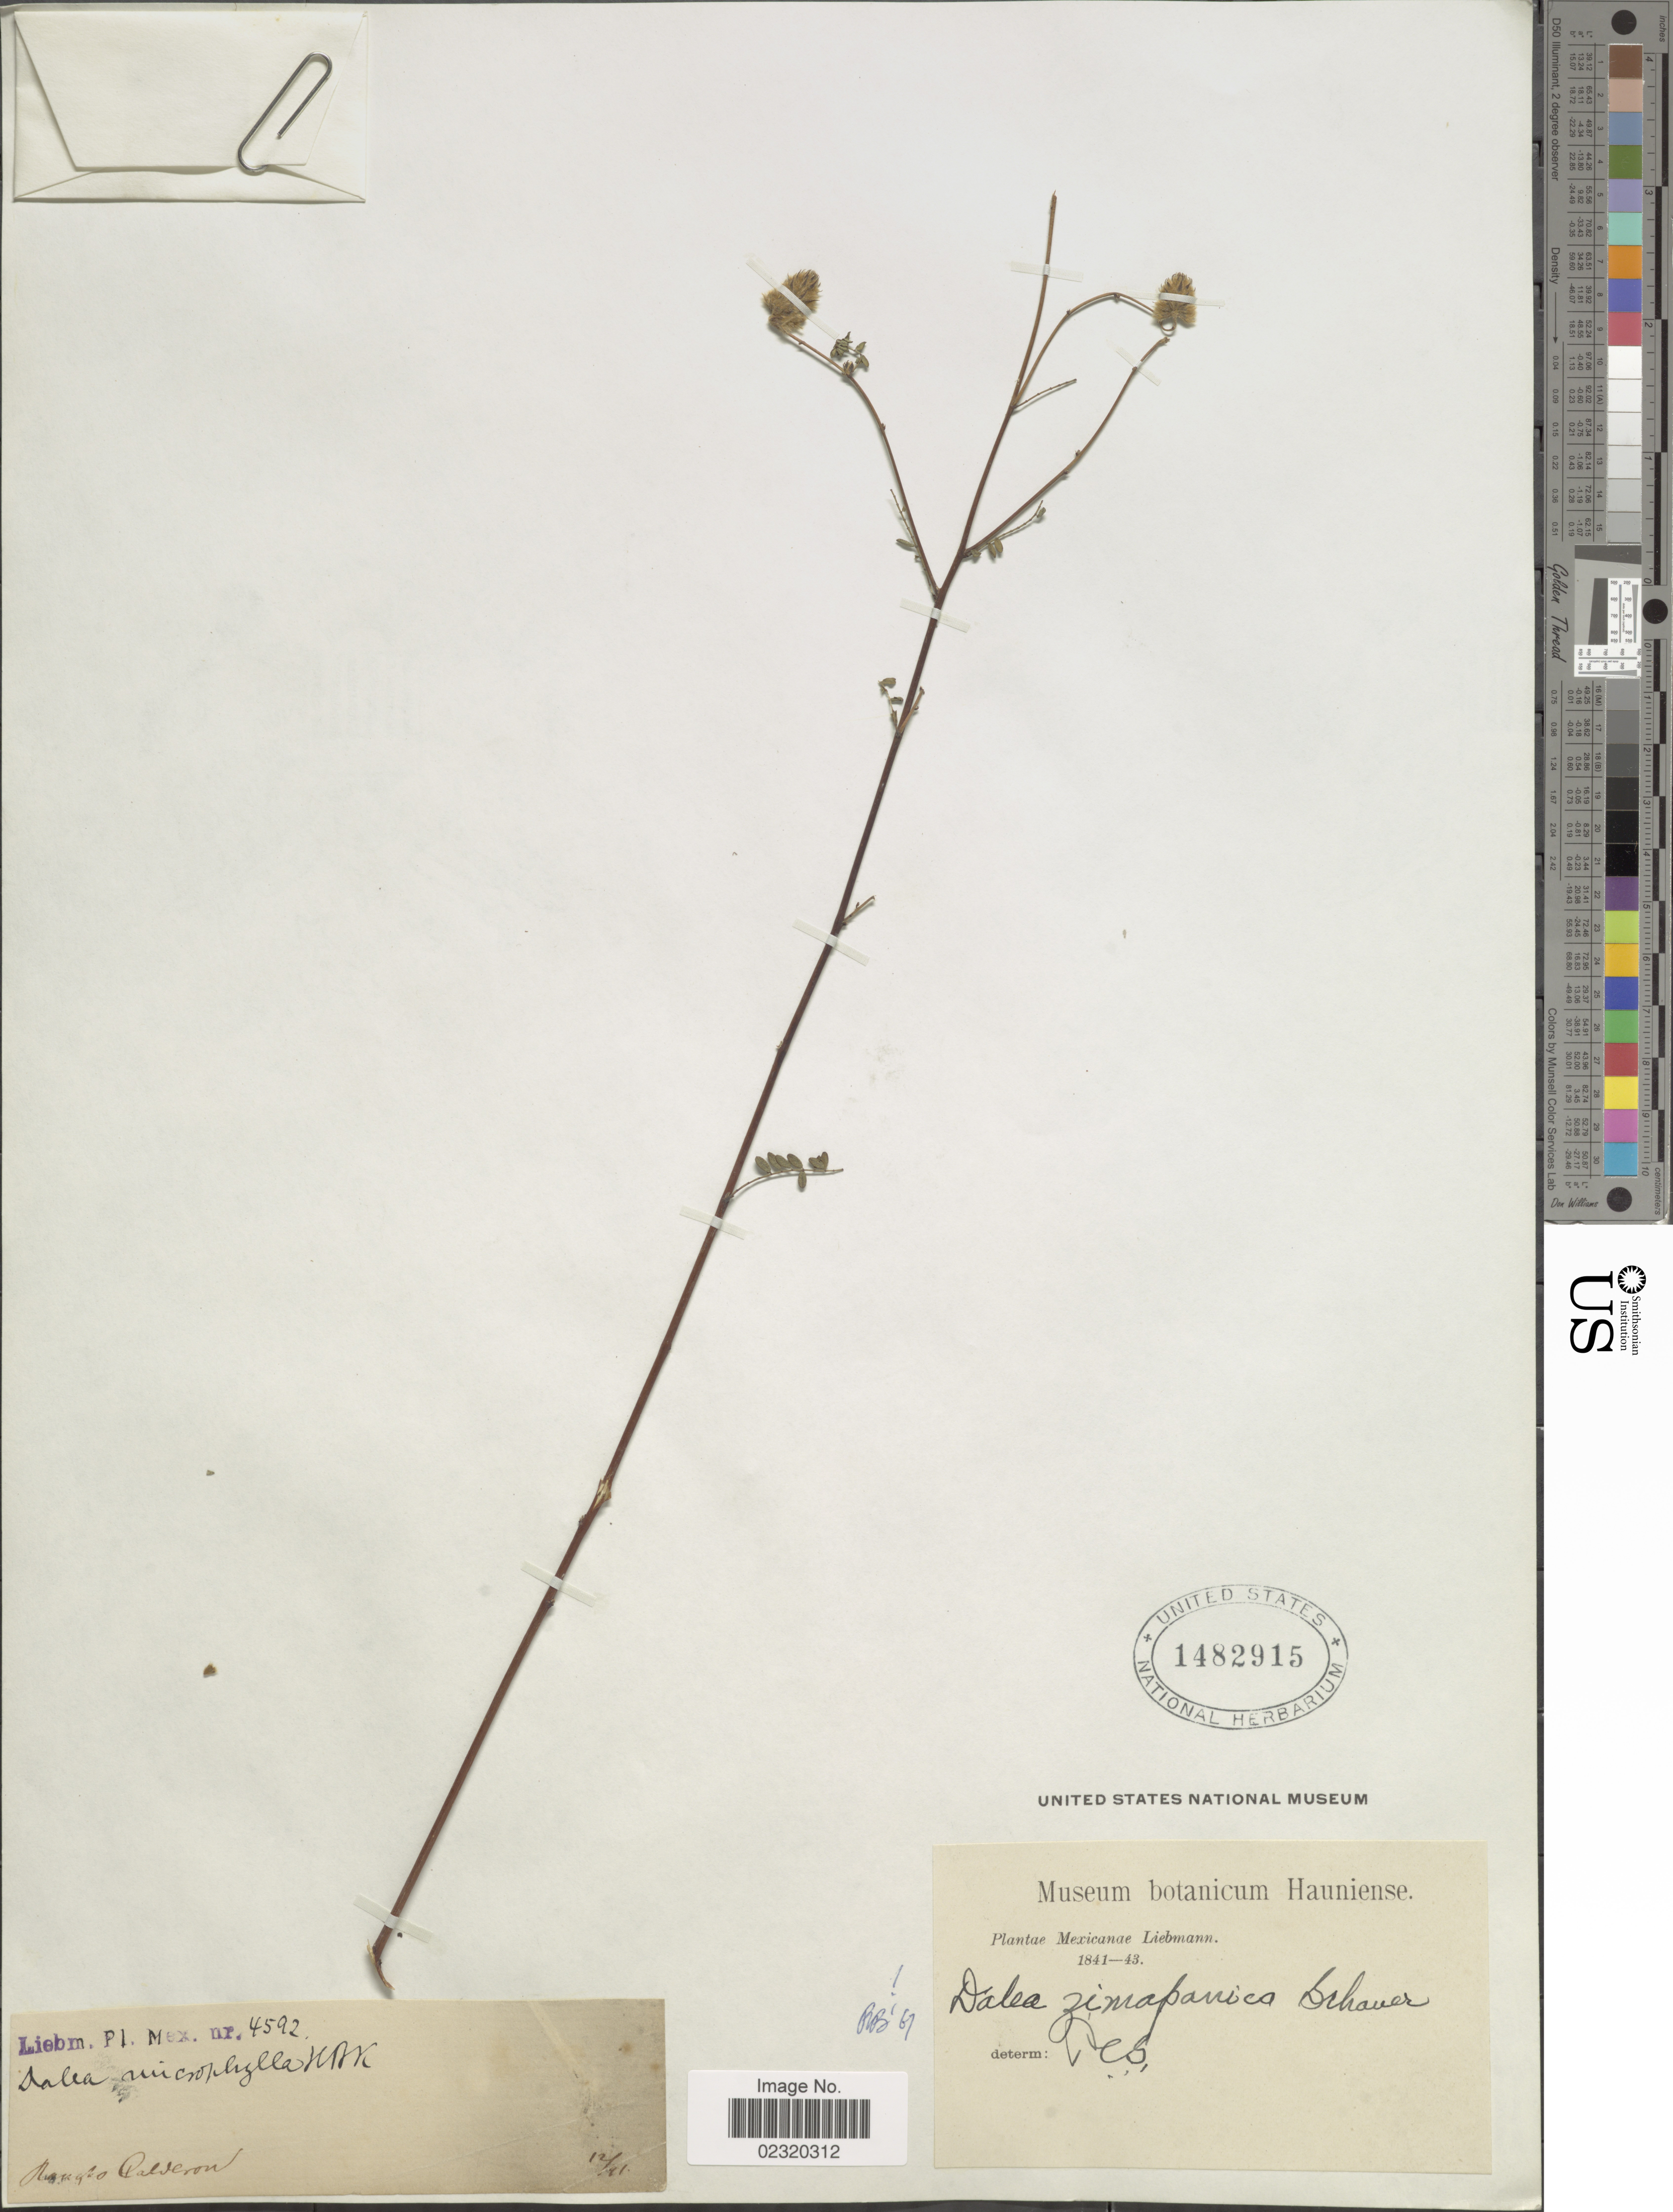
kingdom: Plantae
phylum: Tracheophyta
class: Magnoliopsida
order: Fabales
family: Fabaceae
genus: Dalea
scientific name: Dalea zimapanica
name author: S. Schauer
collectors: Liebmann, --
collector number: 4592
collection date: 1841-12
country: Mexico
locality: Rancho Calderon.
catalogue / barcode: US 1482915